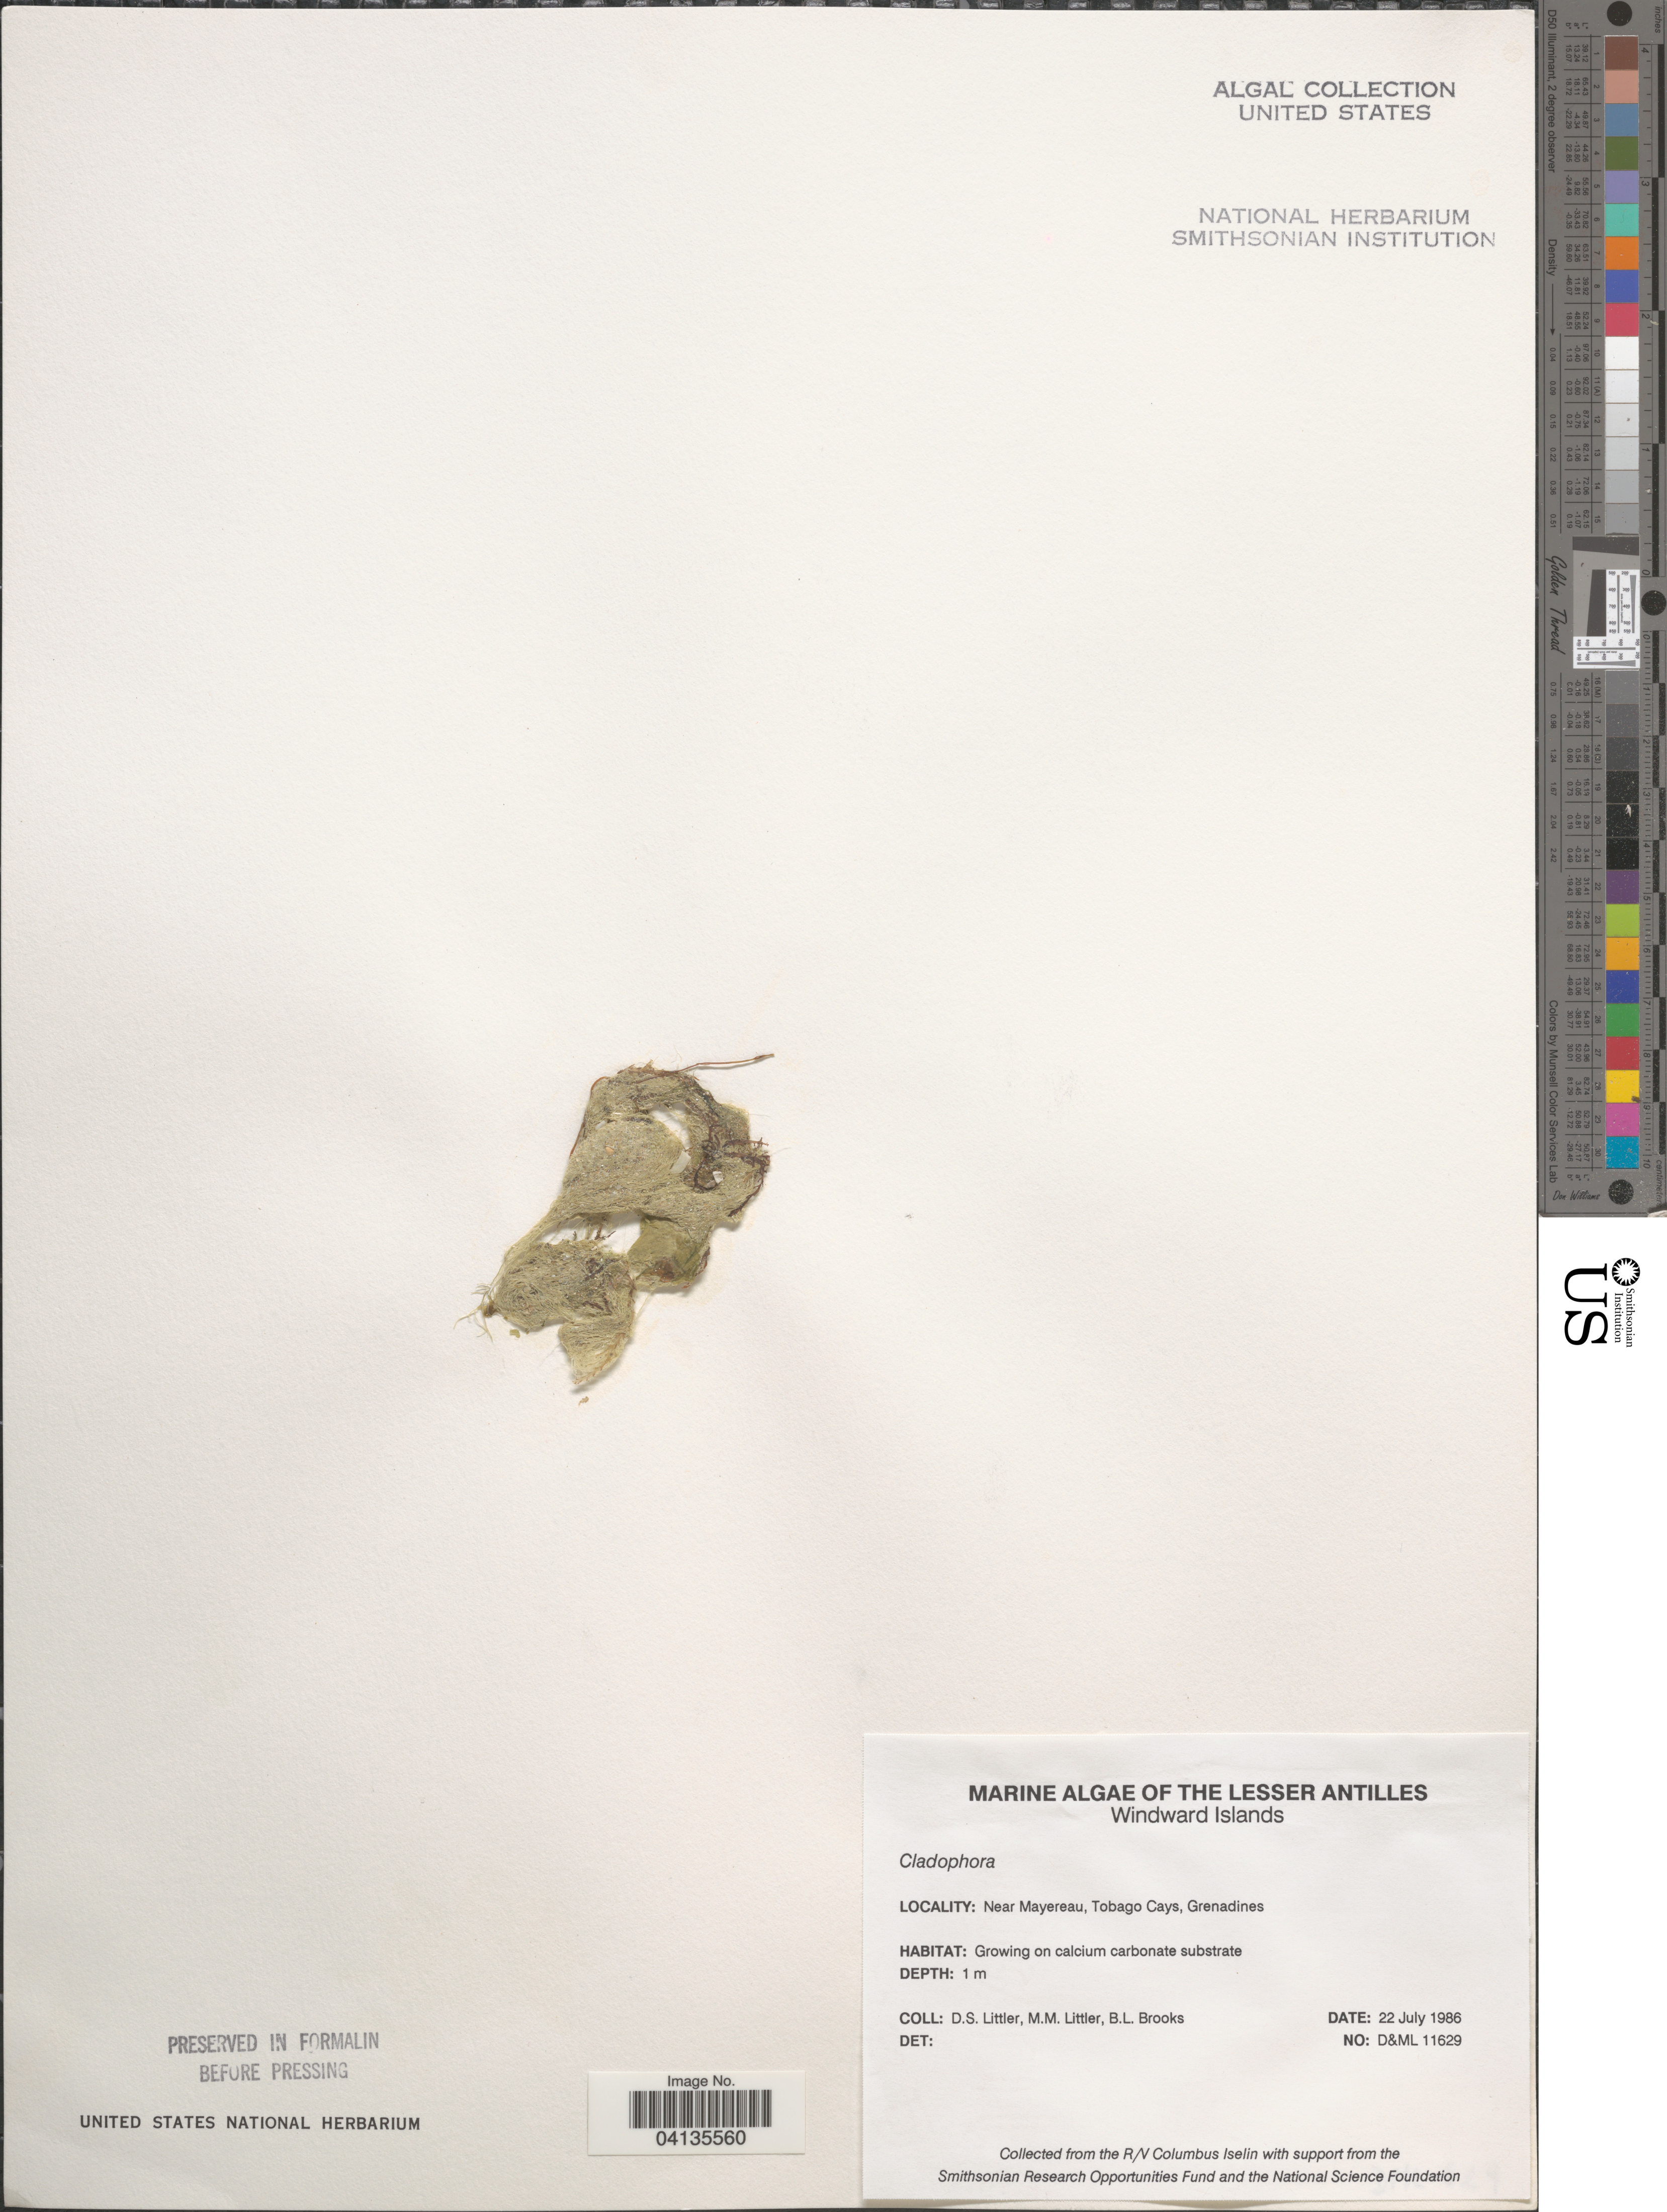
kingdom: Plantae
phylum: Chlorophyta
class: Ulvophyceae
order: Cladophorales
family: Cladophoraceae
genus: Cladophora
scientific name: Cladophora sp.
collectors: D. S. Littler & B. Brooks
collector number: D&ML11629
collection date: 1986-07-22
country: St. Vincent - Grenadines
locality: The Lesser Antilles. Windward Islands. Near Mayereau, Tobago Cays, Grenadines.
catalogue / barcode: US 328849